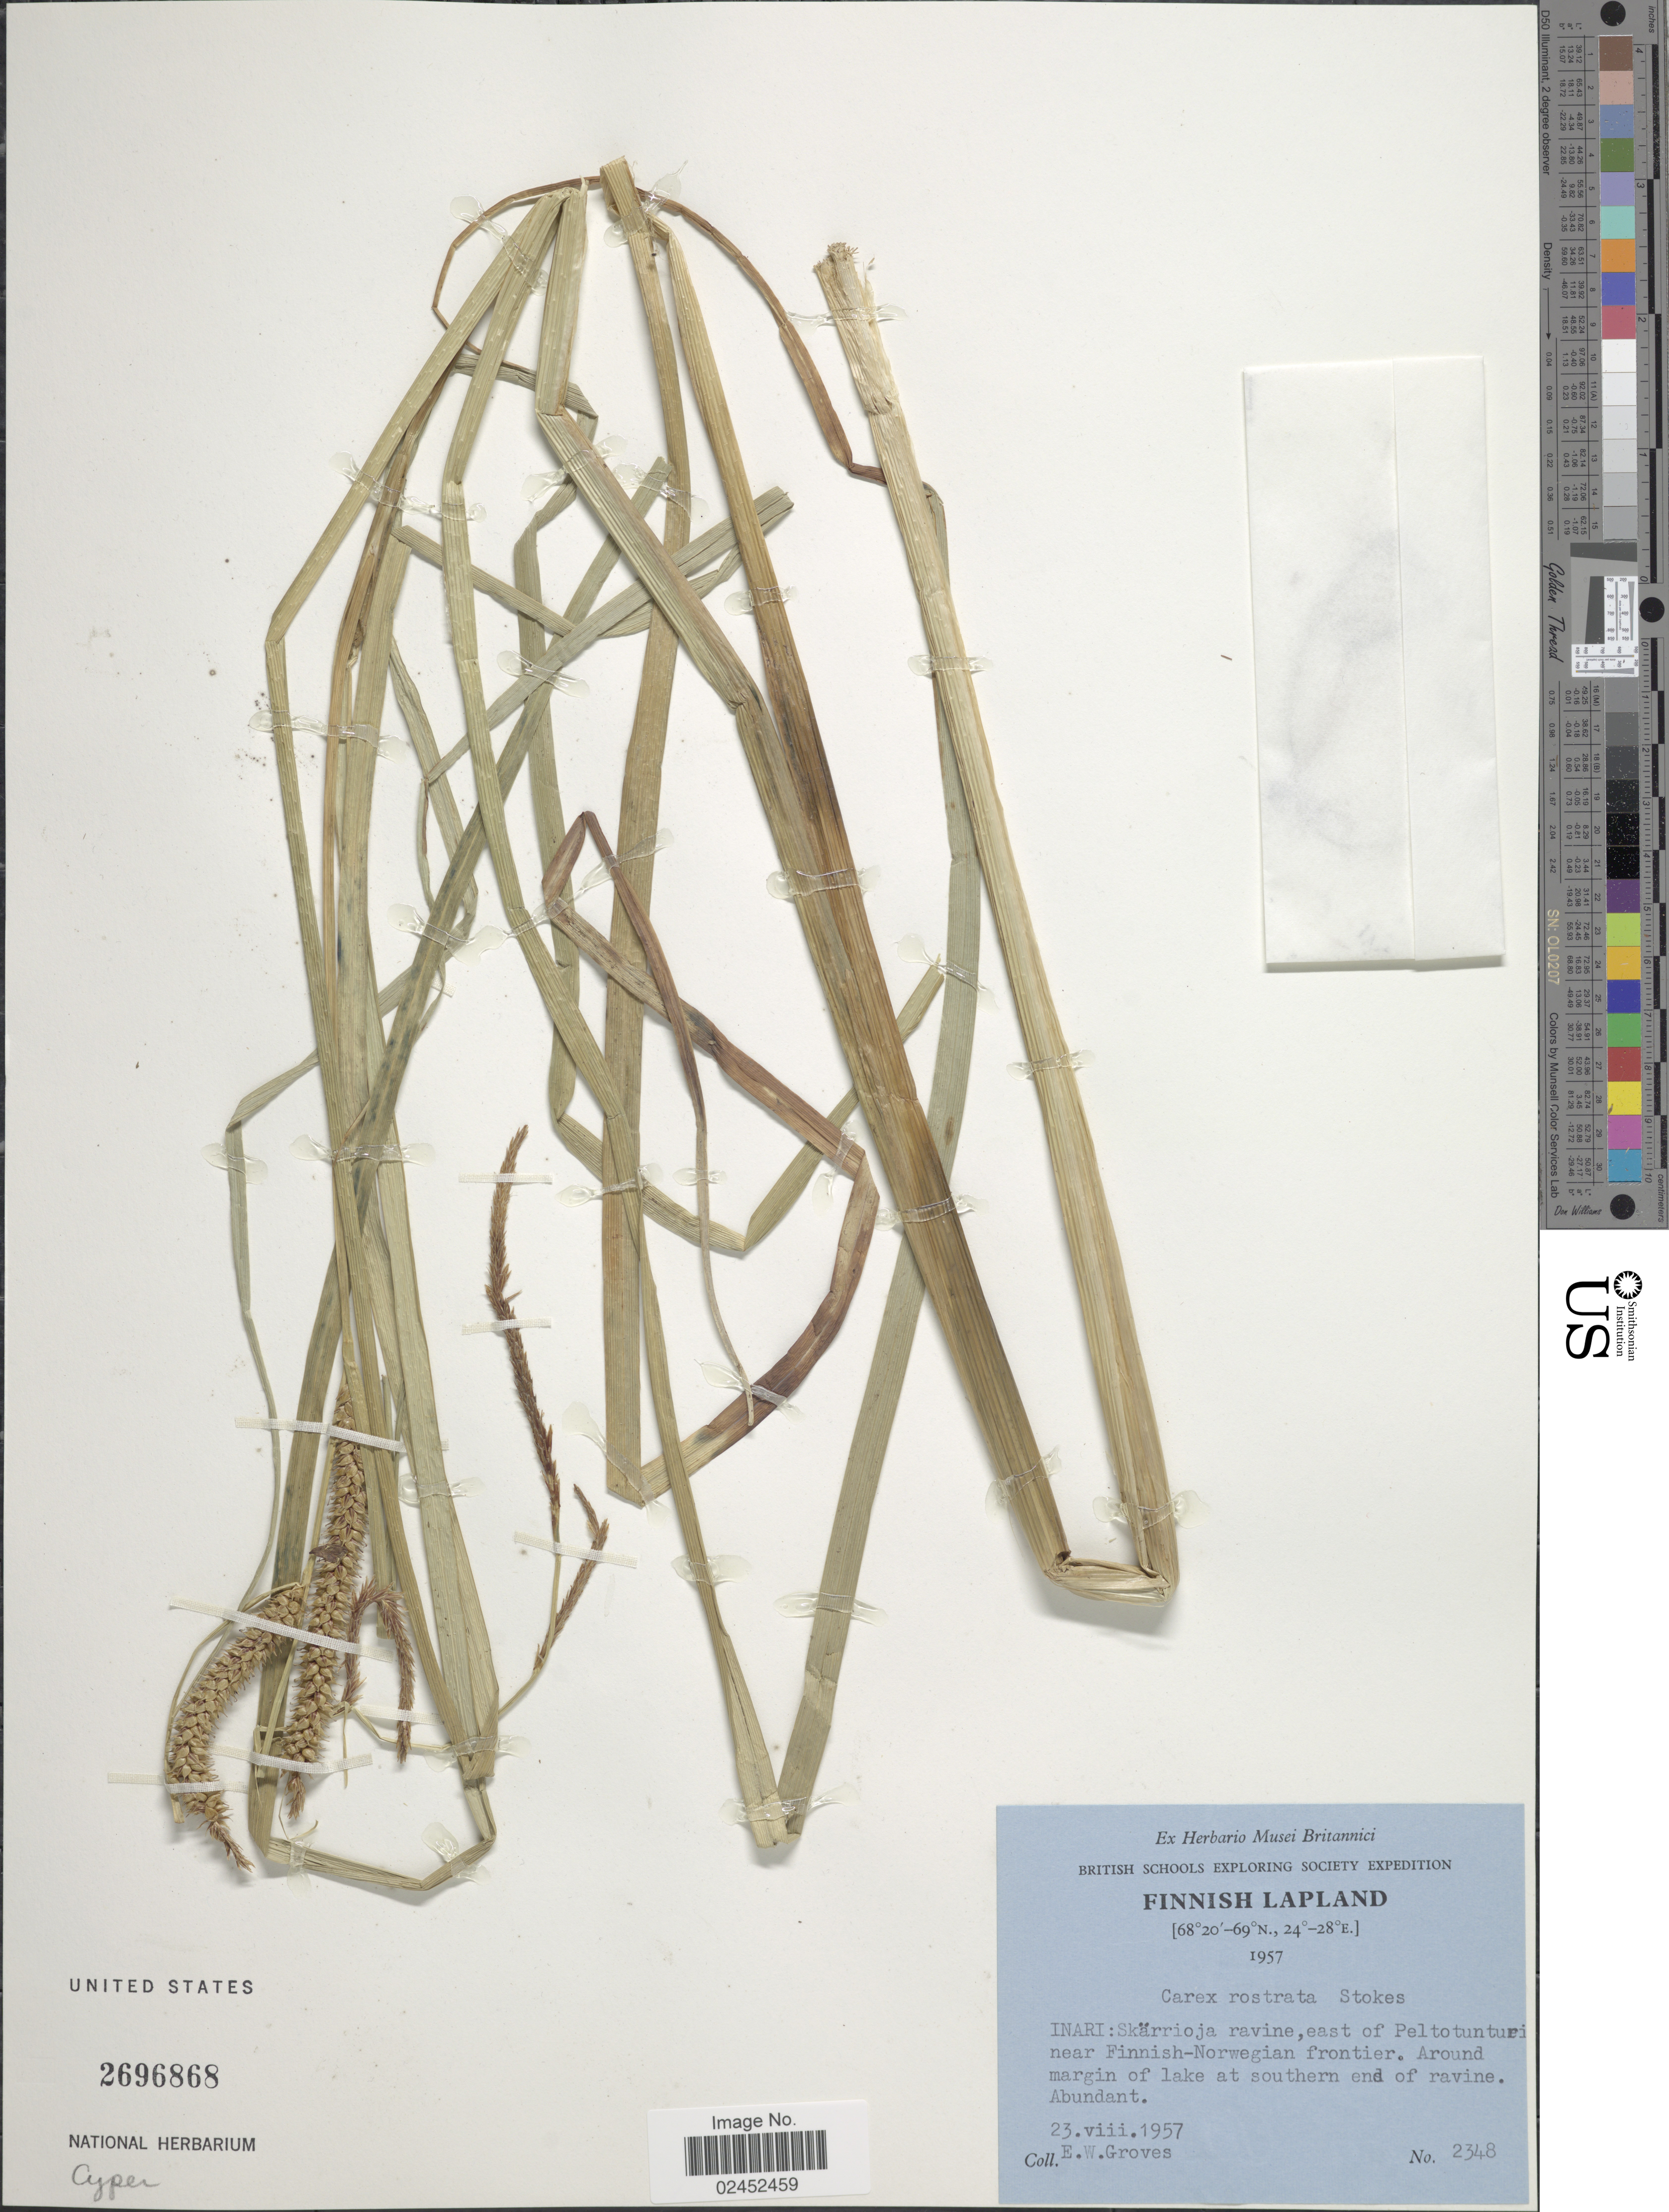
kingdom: Plantae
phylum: Tracheophyta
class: Liliopsida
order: Poales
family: Cyperaceae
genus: Carex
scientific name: Carex rostrata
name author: Stokes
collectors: E. Groves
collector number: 2348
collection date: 1957-08-23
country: Finland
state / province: Lappi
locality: Finnish Lapland. Inari: Skarrioja ravine, east of Peltotunturi near Finnish-Norwegian frontier. Around margin of lake at southern end of ravine.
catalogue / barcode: US 2696868